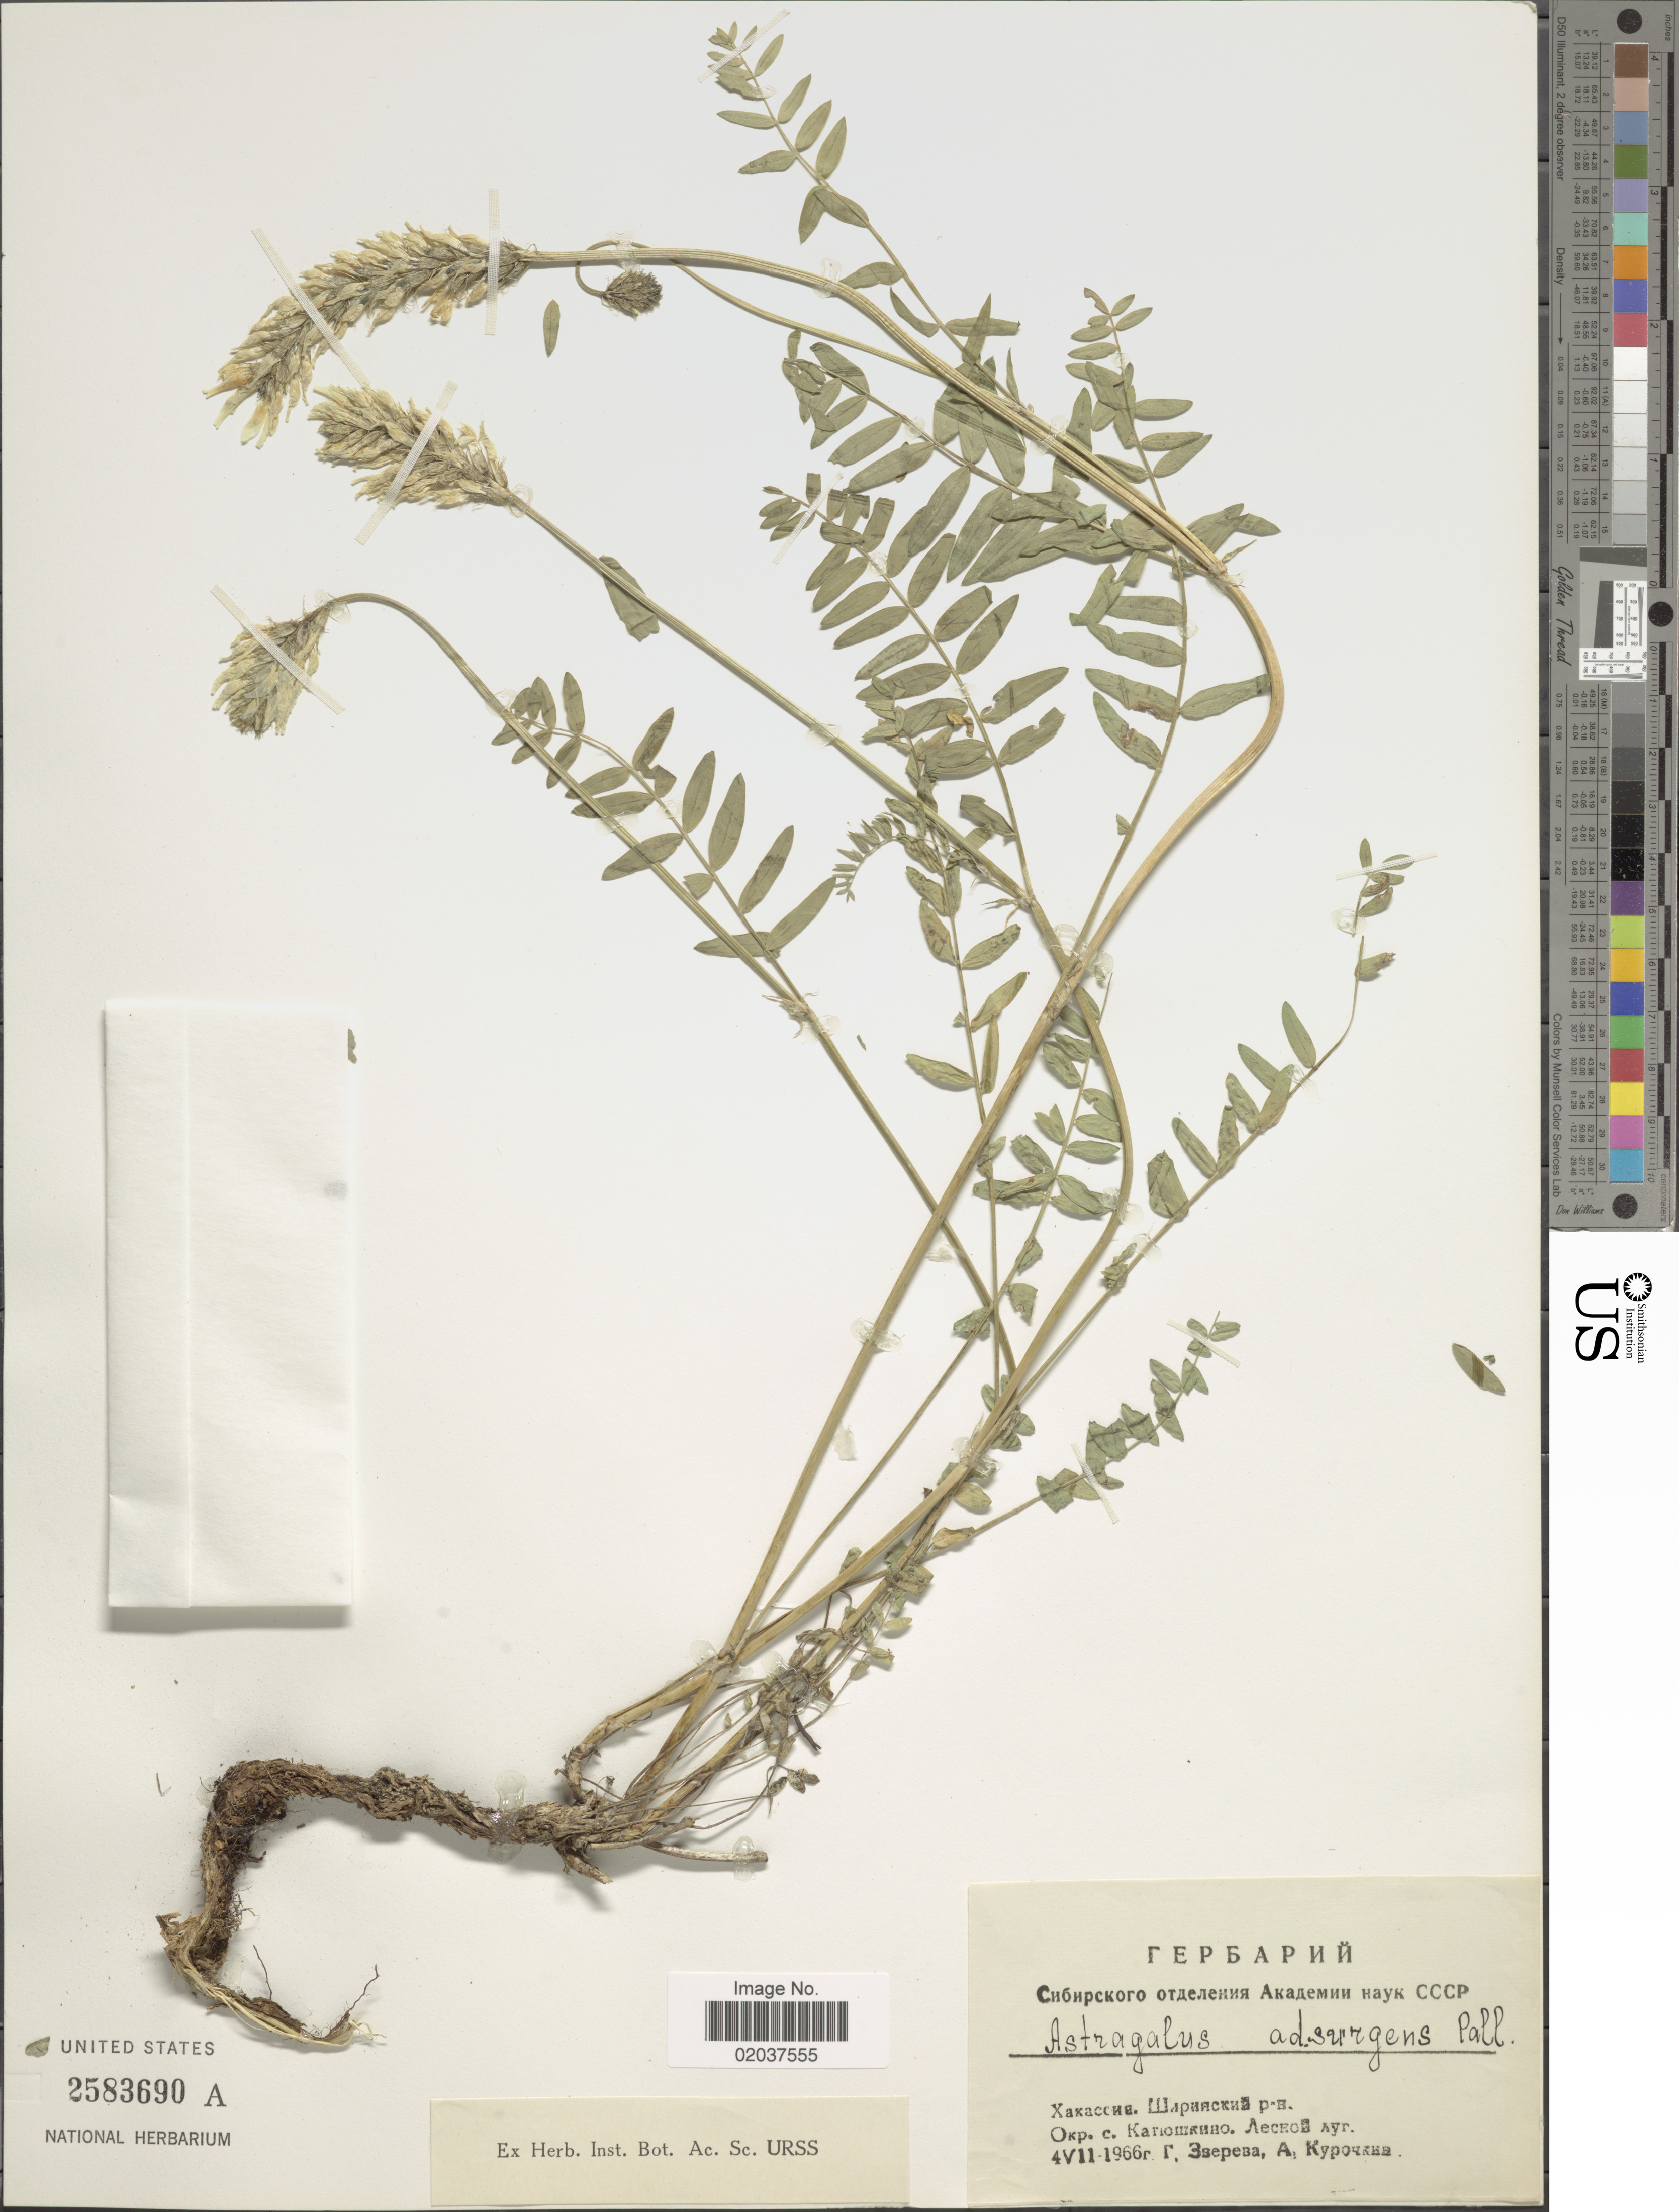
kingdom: Plantae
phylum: Tracheophyta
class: Magnoliopsida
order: Fabales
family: Fabaceae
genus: Astragalus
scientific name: Astragalus adsurgens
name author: Pall.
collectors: G. Zvereva & A. Kurochkina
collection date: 1966-07-04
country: Russian Federation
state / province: Krasnoyarsk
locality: Khakassia, Shirinskiy Rayon, vicinity of Katyushkino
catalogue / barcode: US 2583690A